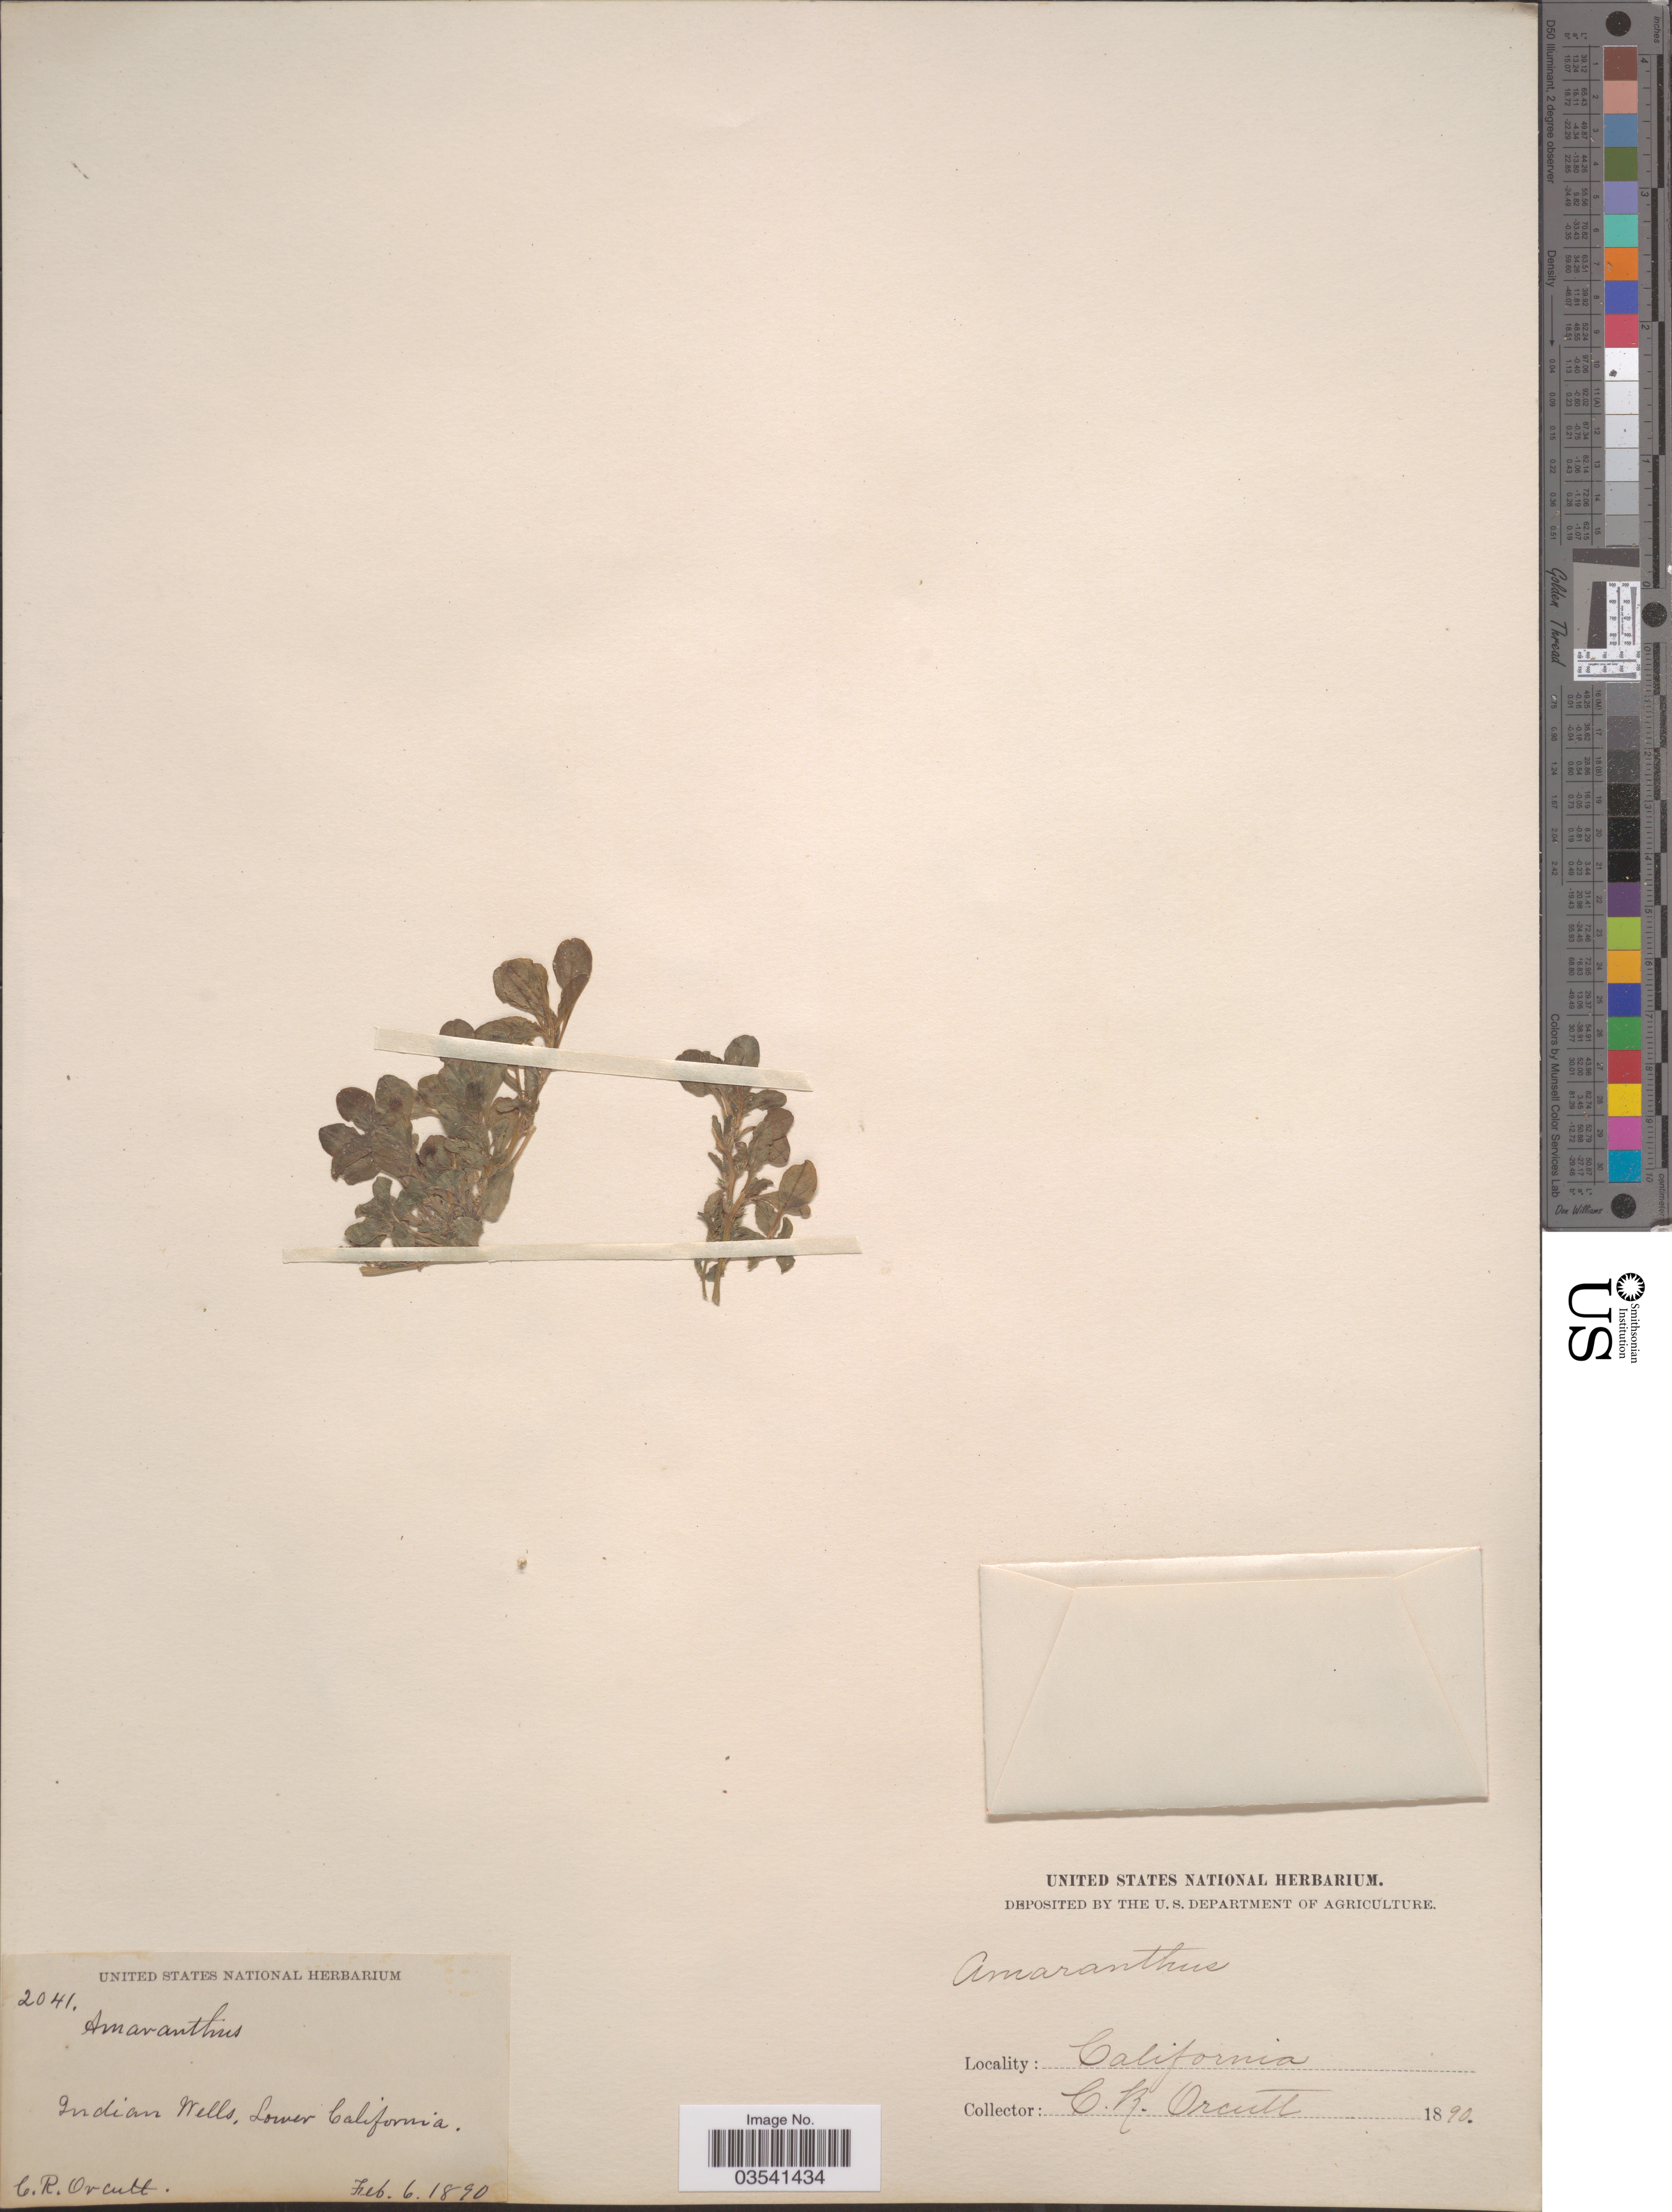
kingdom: Plantae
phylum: Tracheophyta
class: Magnoliopsida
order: Caryophyllales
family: Amaranthaceae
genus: Amaranthus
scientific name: Amaranthus blitoides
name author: S. Watson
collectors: C. R. Orcutt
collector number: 2041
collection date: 1890-02-06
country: United States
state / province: California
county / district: Riverside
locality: Indian Wells, Lower California.